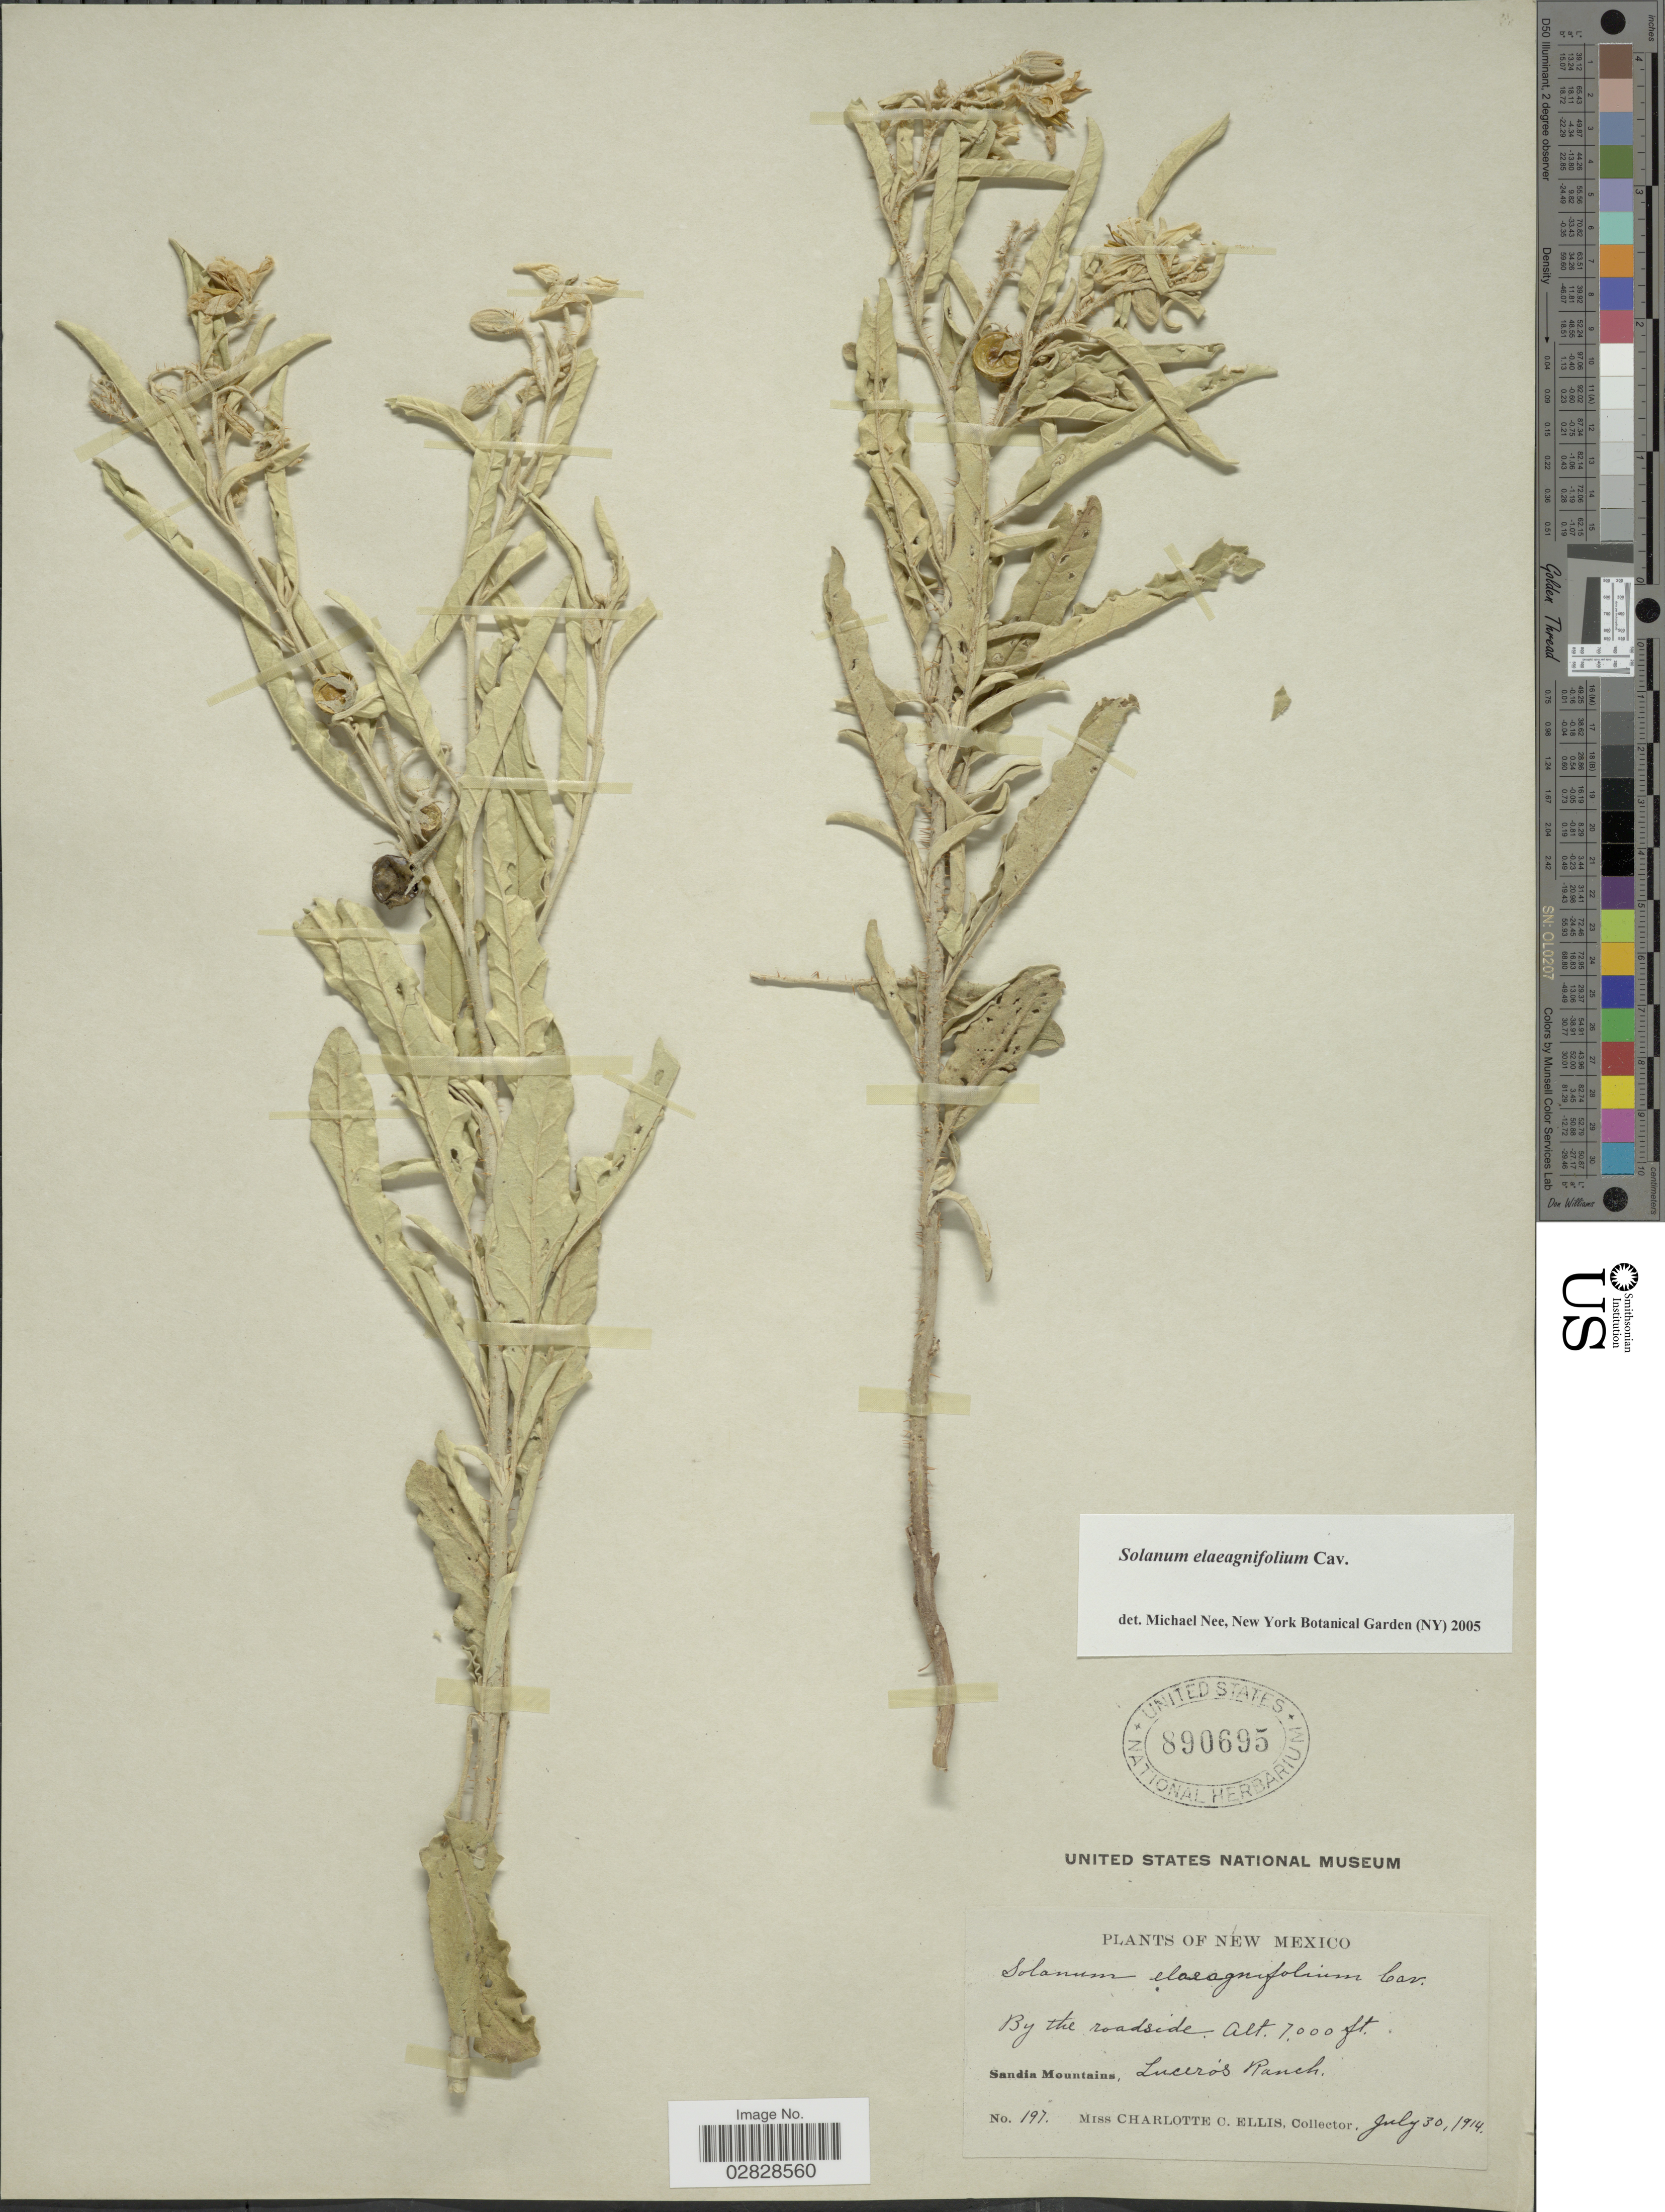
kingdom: Plantae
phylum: Tracheophyta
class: Magnoliopsida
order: Solanales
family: Solanaceae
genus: Solanum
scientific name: Solanum elaeagnifolium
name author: Cav.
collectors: C. C. Ellis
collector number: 197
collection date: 1914-07-30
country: United States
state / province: New Mexico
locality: By the roadside. Sandia Mountains, Lucero's Ranch.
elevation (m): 2134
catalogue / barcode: US 890695